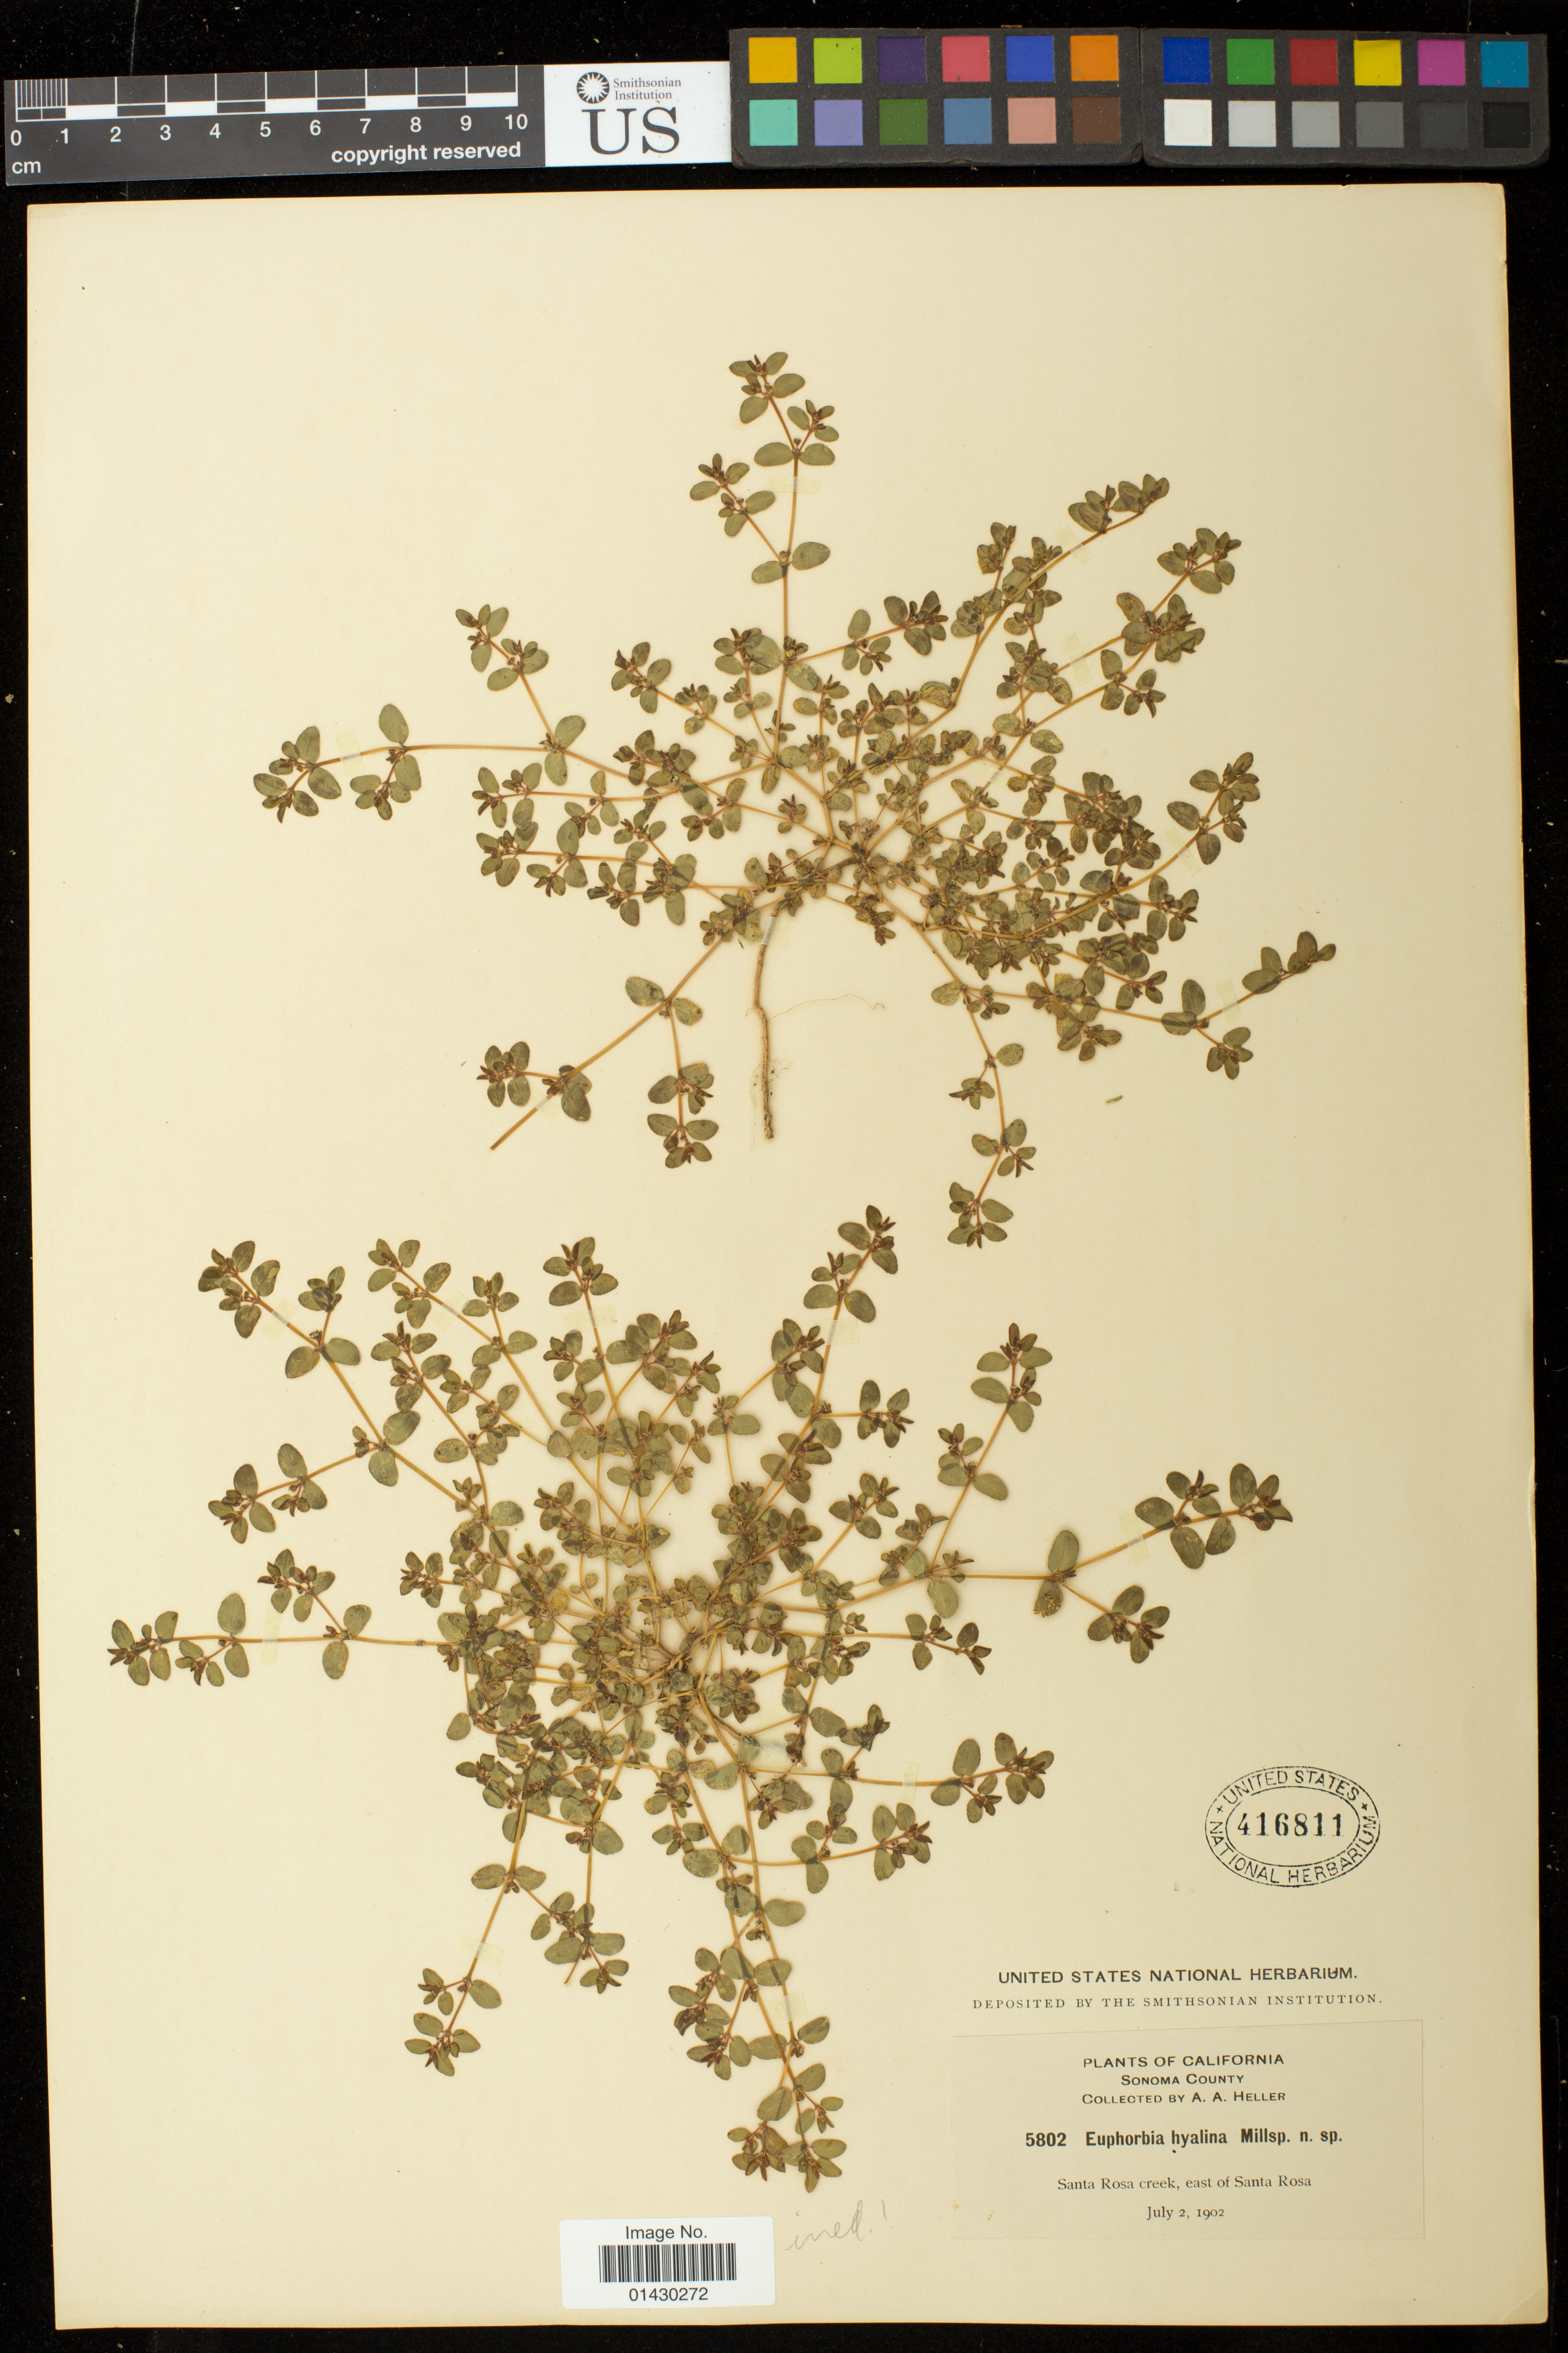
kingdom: Plantae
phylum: Tracheophyta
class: Magnoliopsida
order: Malpighiales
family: Euphorbiaceae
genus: Euphorbia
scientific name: Euphorbia serpillifolia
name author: Pers.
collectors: A. A. Heller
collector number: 5802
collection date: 1902-07-02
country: United States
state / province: California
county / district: Sonoma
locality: Santa Rosa creek, east of Santa Rosa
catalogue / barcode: US 416811